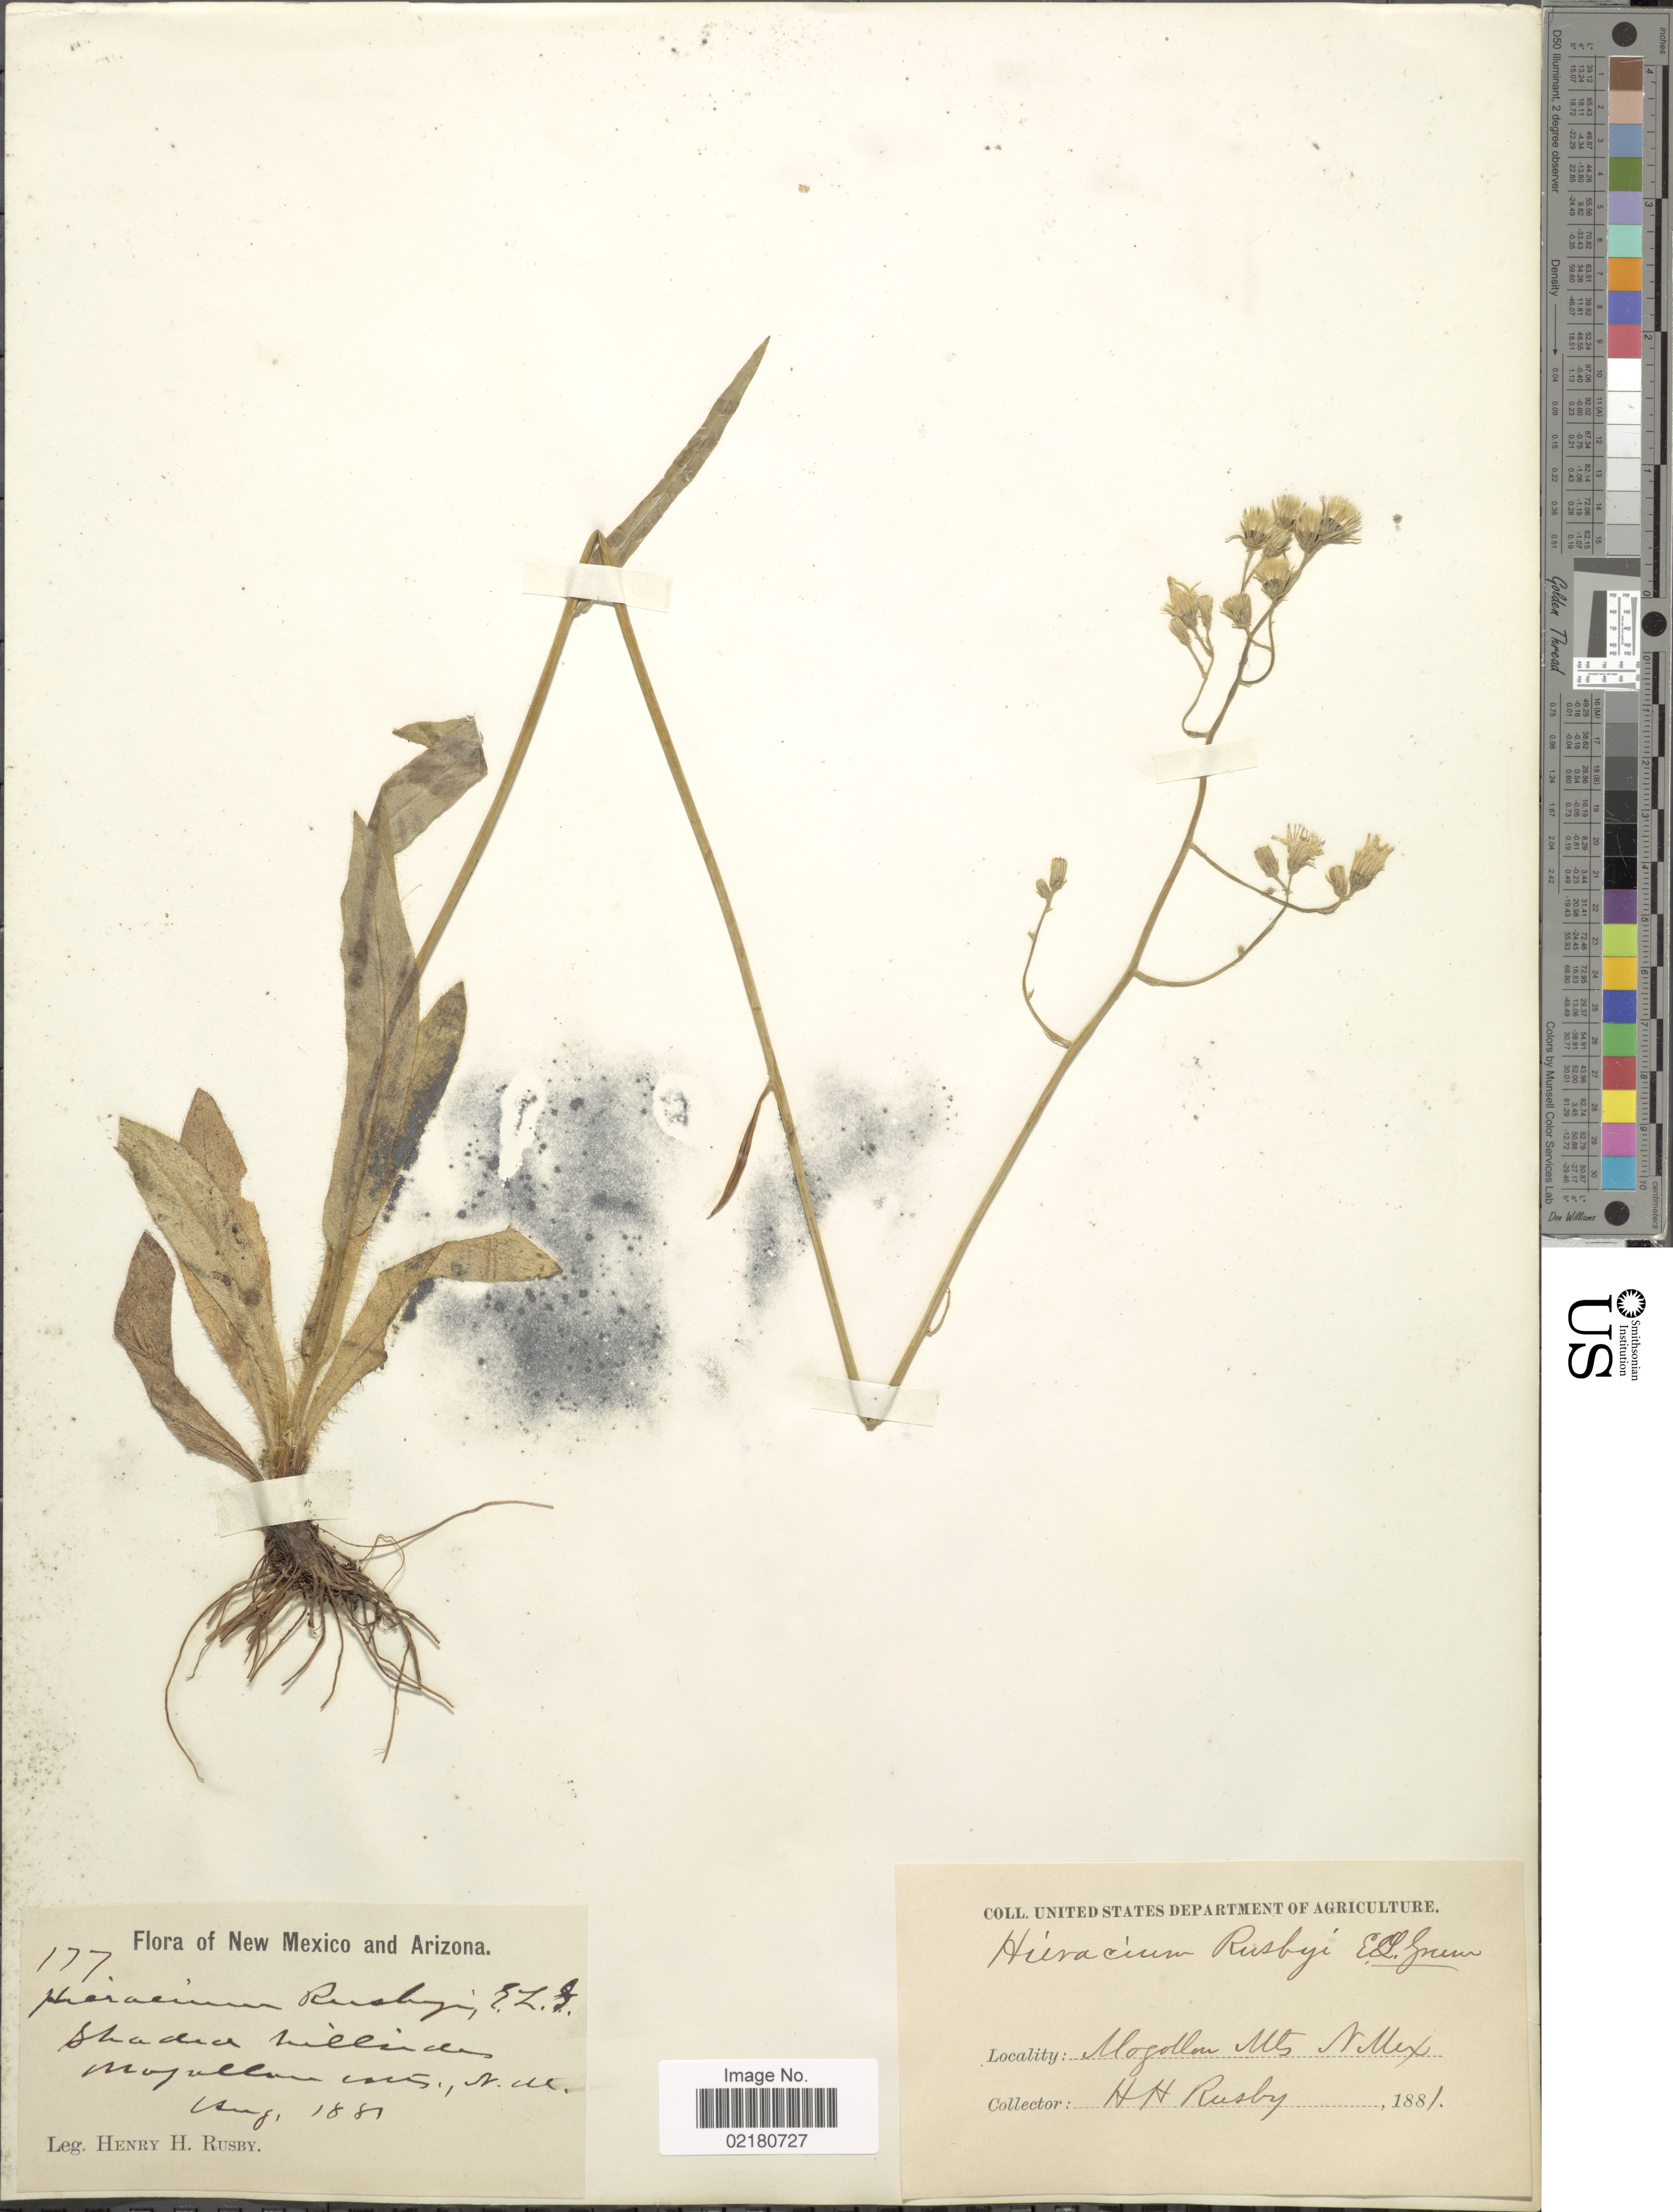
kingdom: Plantae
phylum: Tracheophyta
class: Magnoliopsida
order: Asterales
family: Asteraceae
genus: Hieracium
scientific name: Hieracium abscissum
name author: Less.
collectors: H. H. Rusby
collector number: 177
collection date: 1881-08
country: United States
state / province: New Mexico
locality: Shaded hillsides, Mogollon Mts.